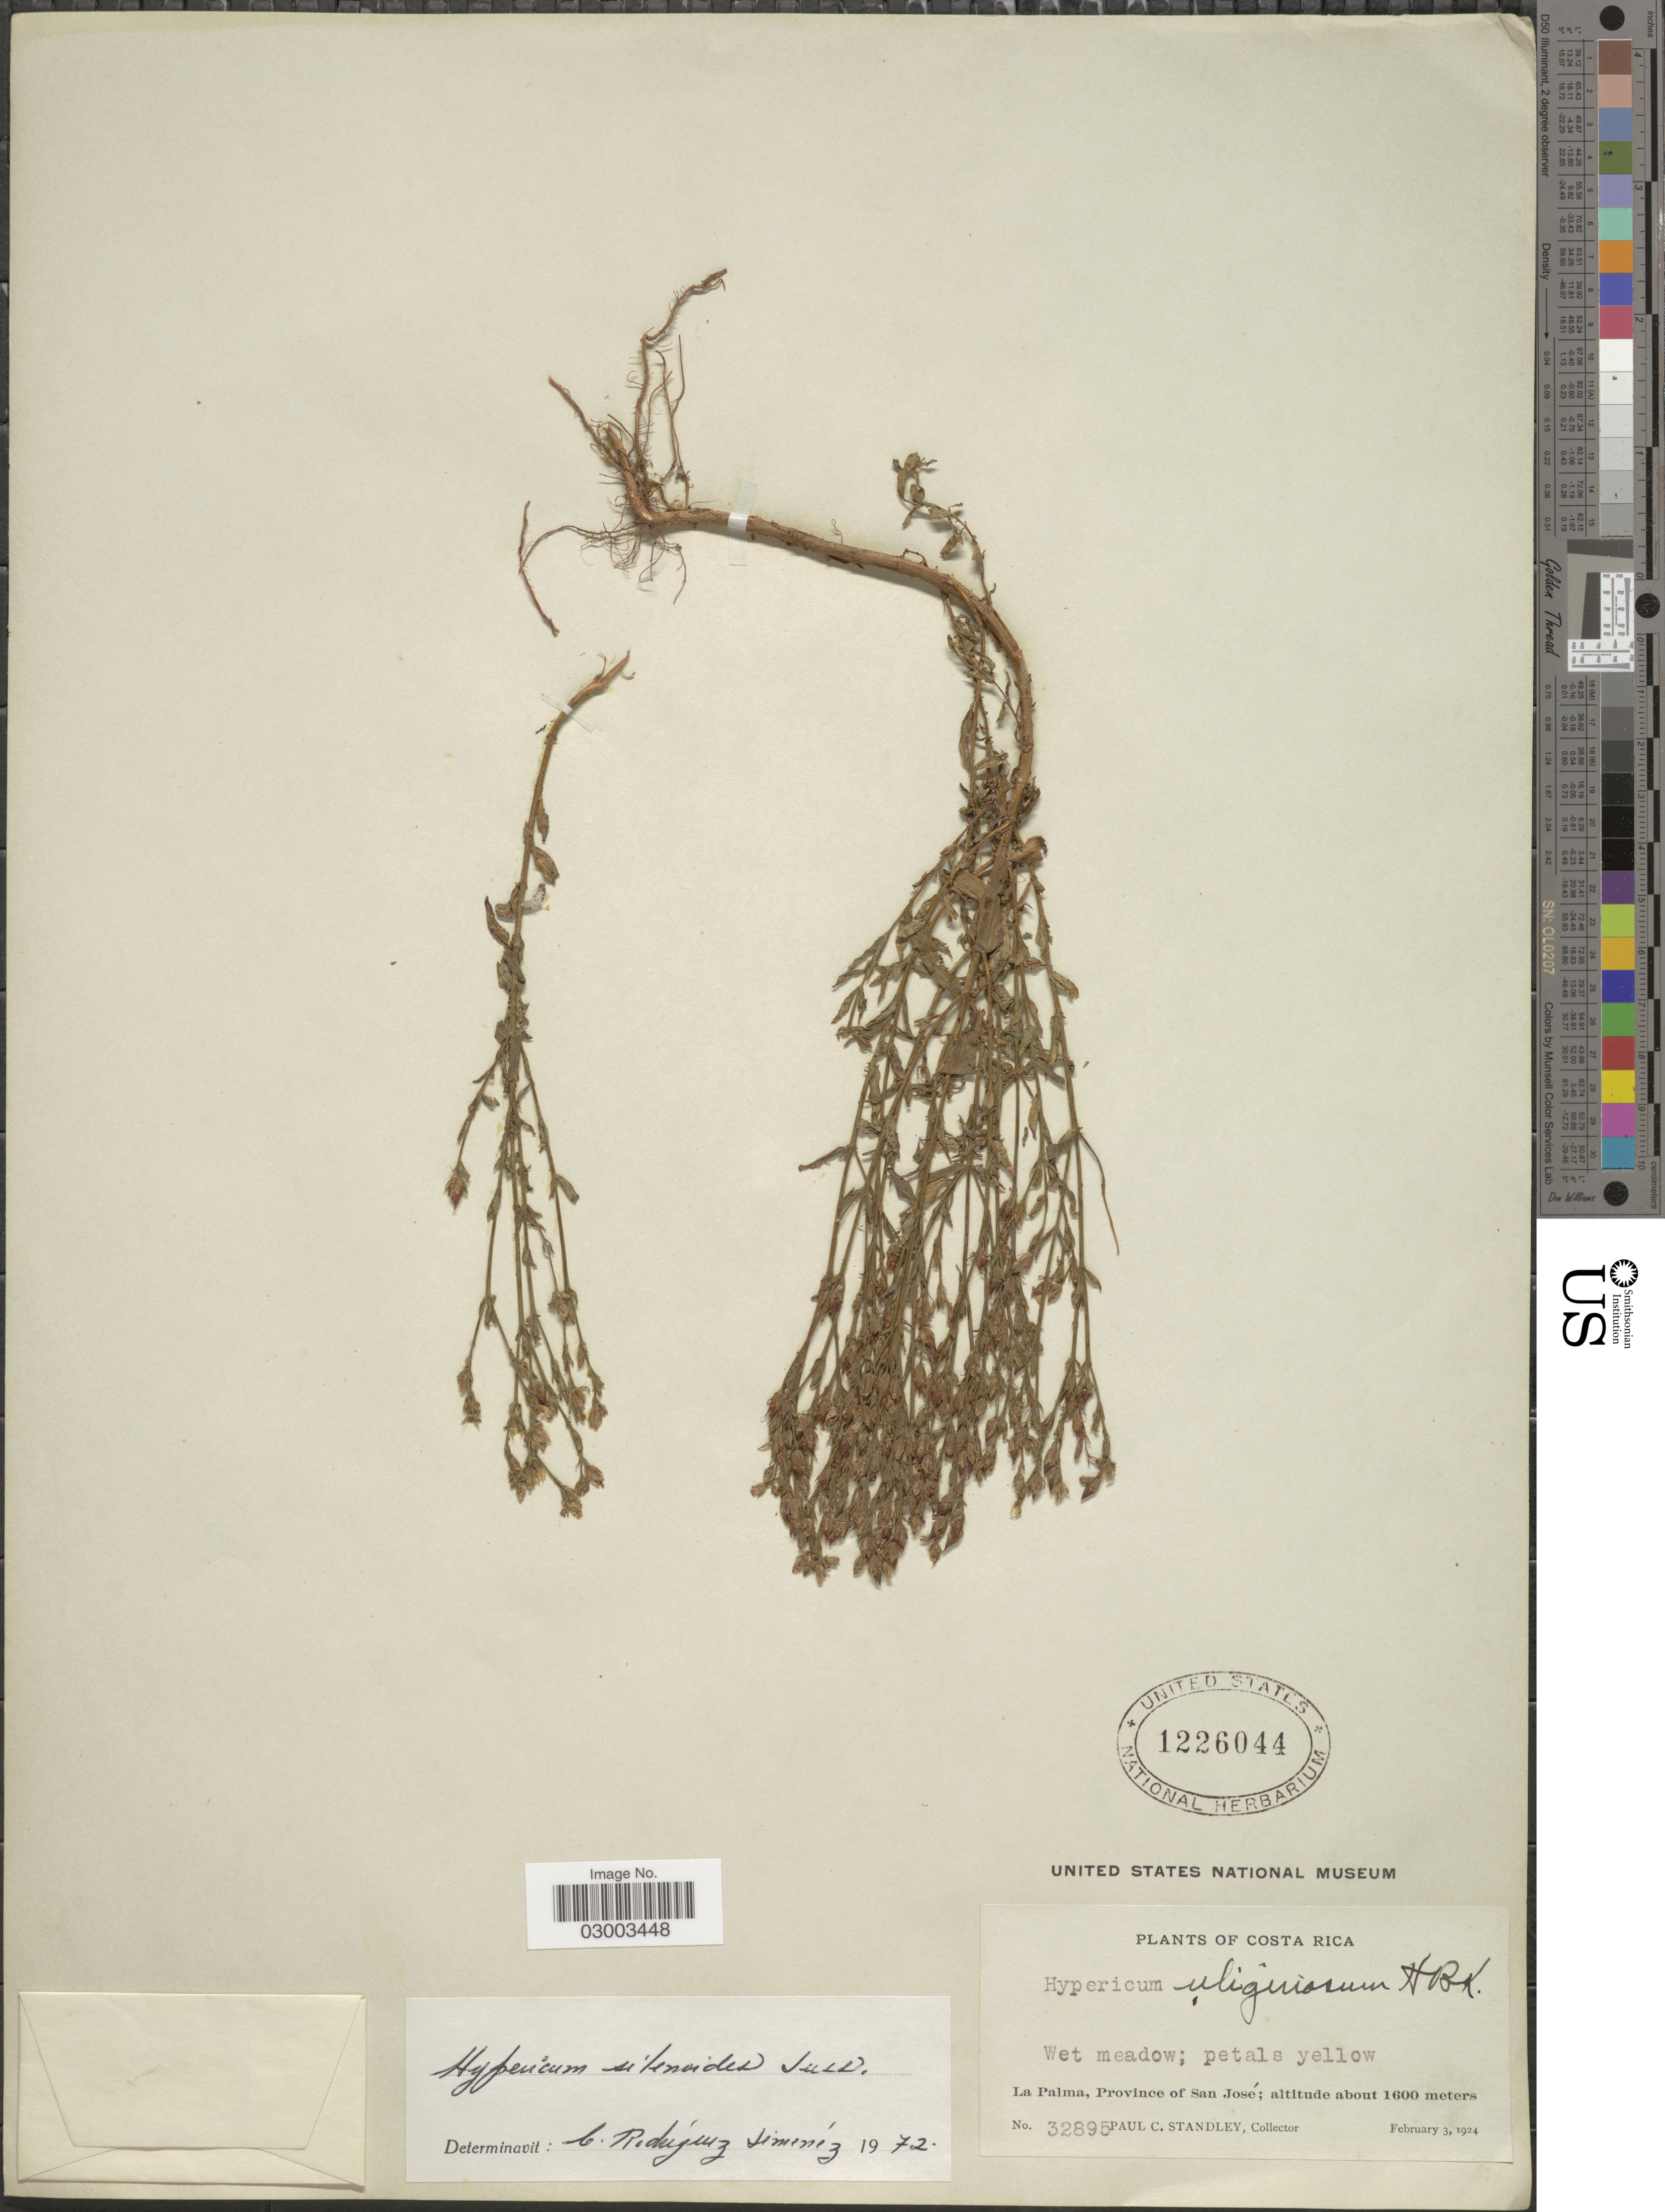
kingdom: Plantae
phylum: Tracheophyta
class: Magnoliopsida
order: Malpighiales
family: Hypericaceae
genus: Hypericum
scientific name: Hypericum silenoides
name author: Juss.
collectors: P. C. Standley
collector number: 32895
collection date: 1924-02-03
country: Costa Rica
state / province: San José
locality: Wet meadow; La Palma.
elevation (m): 1600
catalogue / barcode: US 1226044